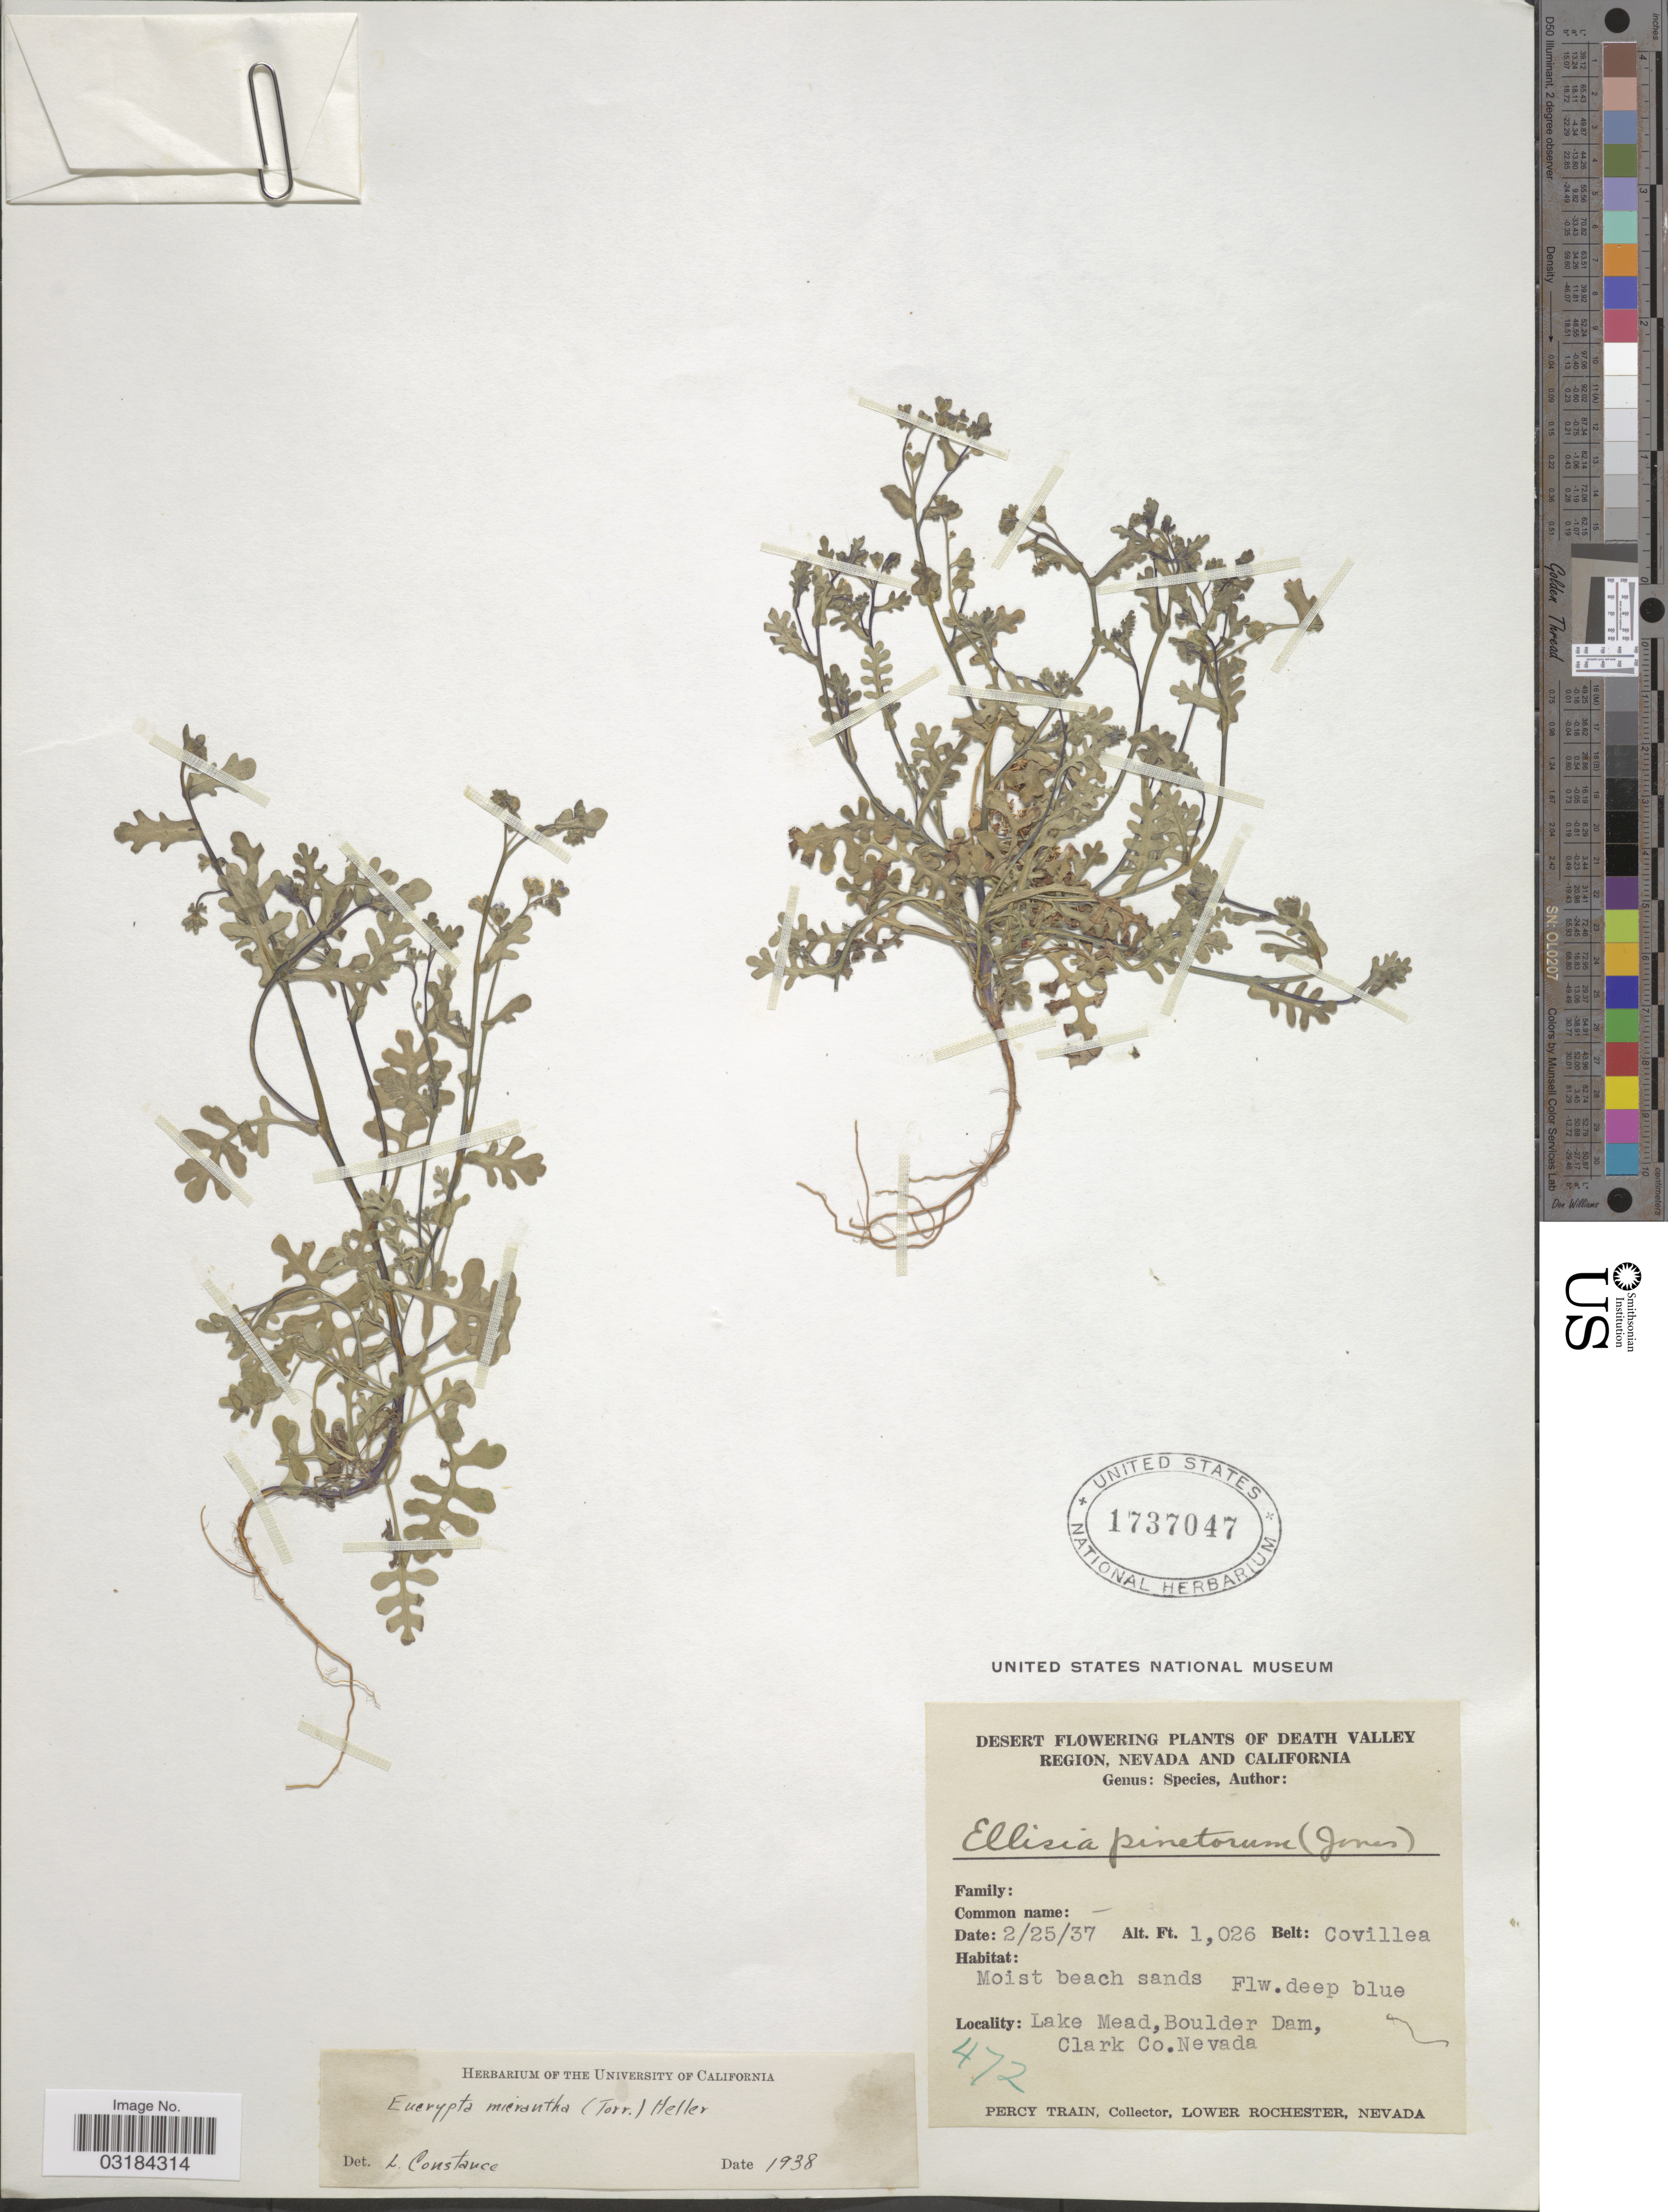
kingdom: Plantae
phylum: Tracheophyta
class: Magnoliopsida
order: Boraginales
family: Hydrophyllaceae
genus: Eucrypta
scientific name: Eucrypta micrantha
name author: (Torr.) A. Heller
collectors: P. Train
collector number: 472?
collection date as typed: Transcribed d/m/y: 25/2/37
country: United States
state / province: Nevada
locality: Lake Mead, Boulder Dam, Clark Co.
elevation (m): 313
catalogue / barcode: US 1737047